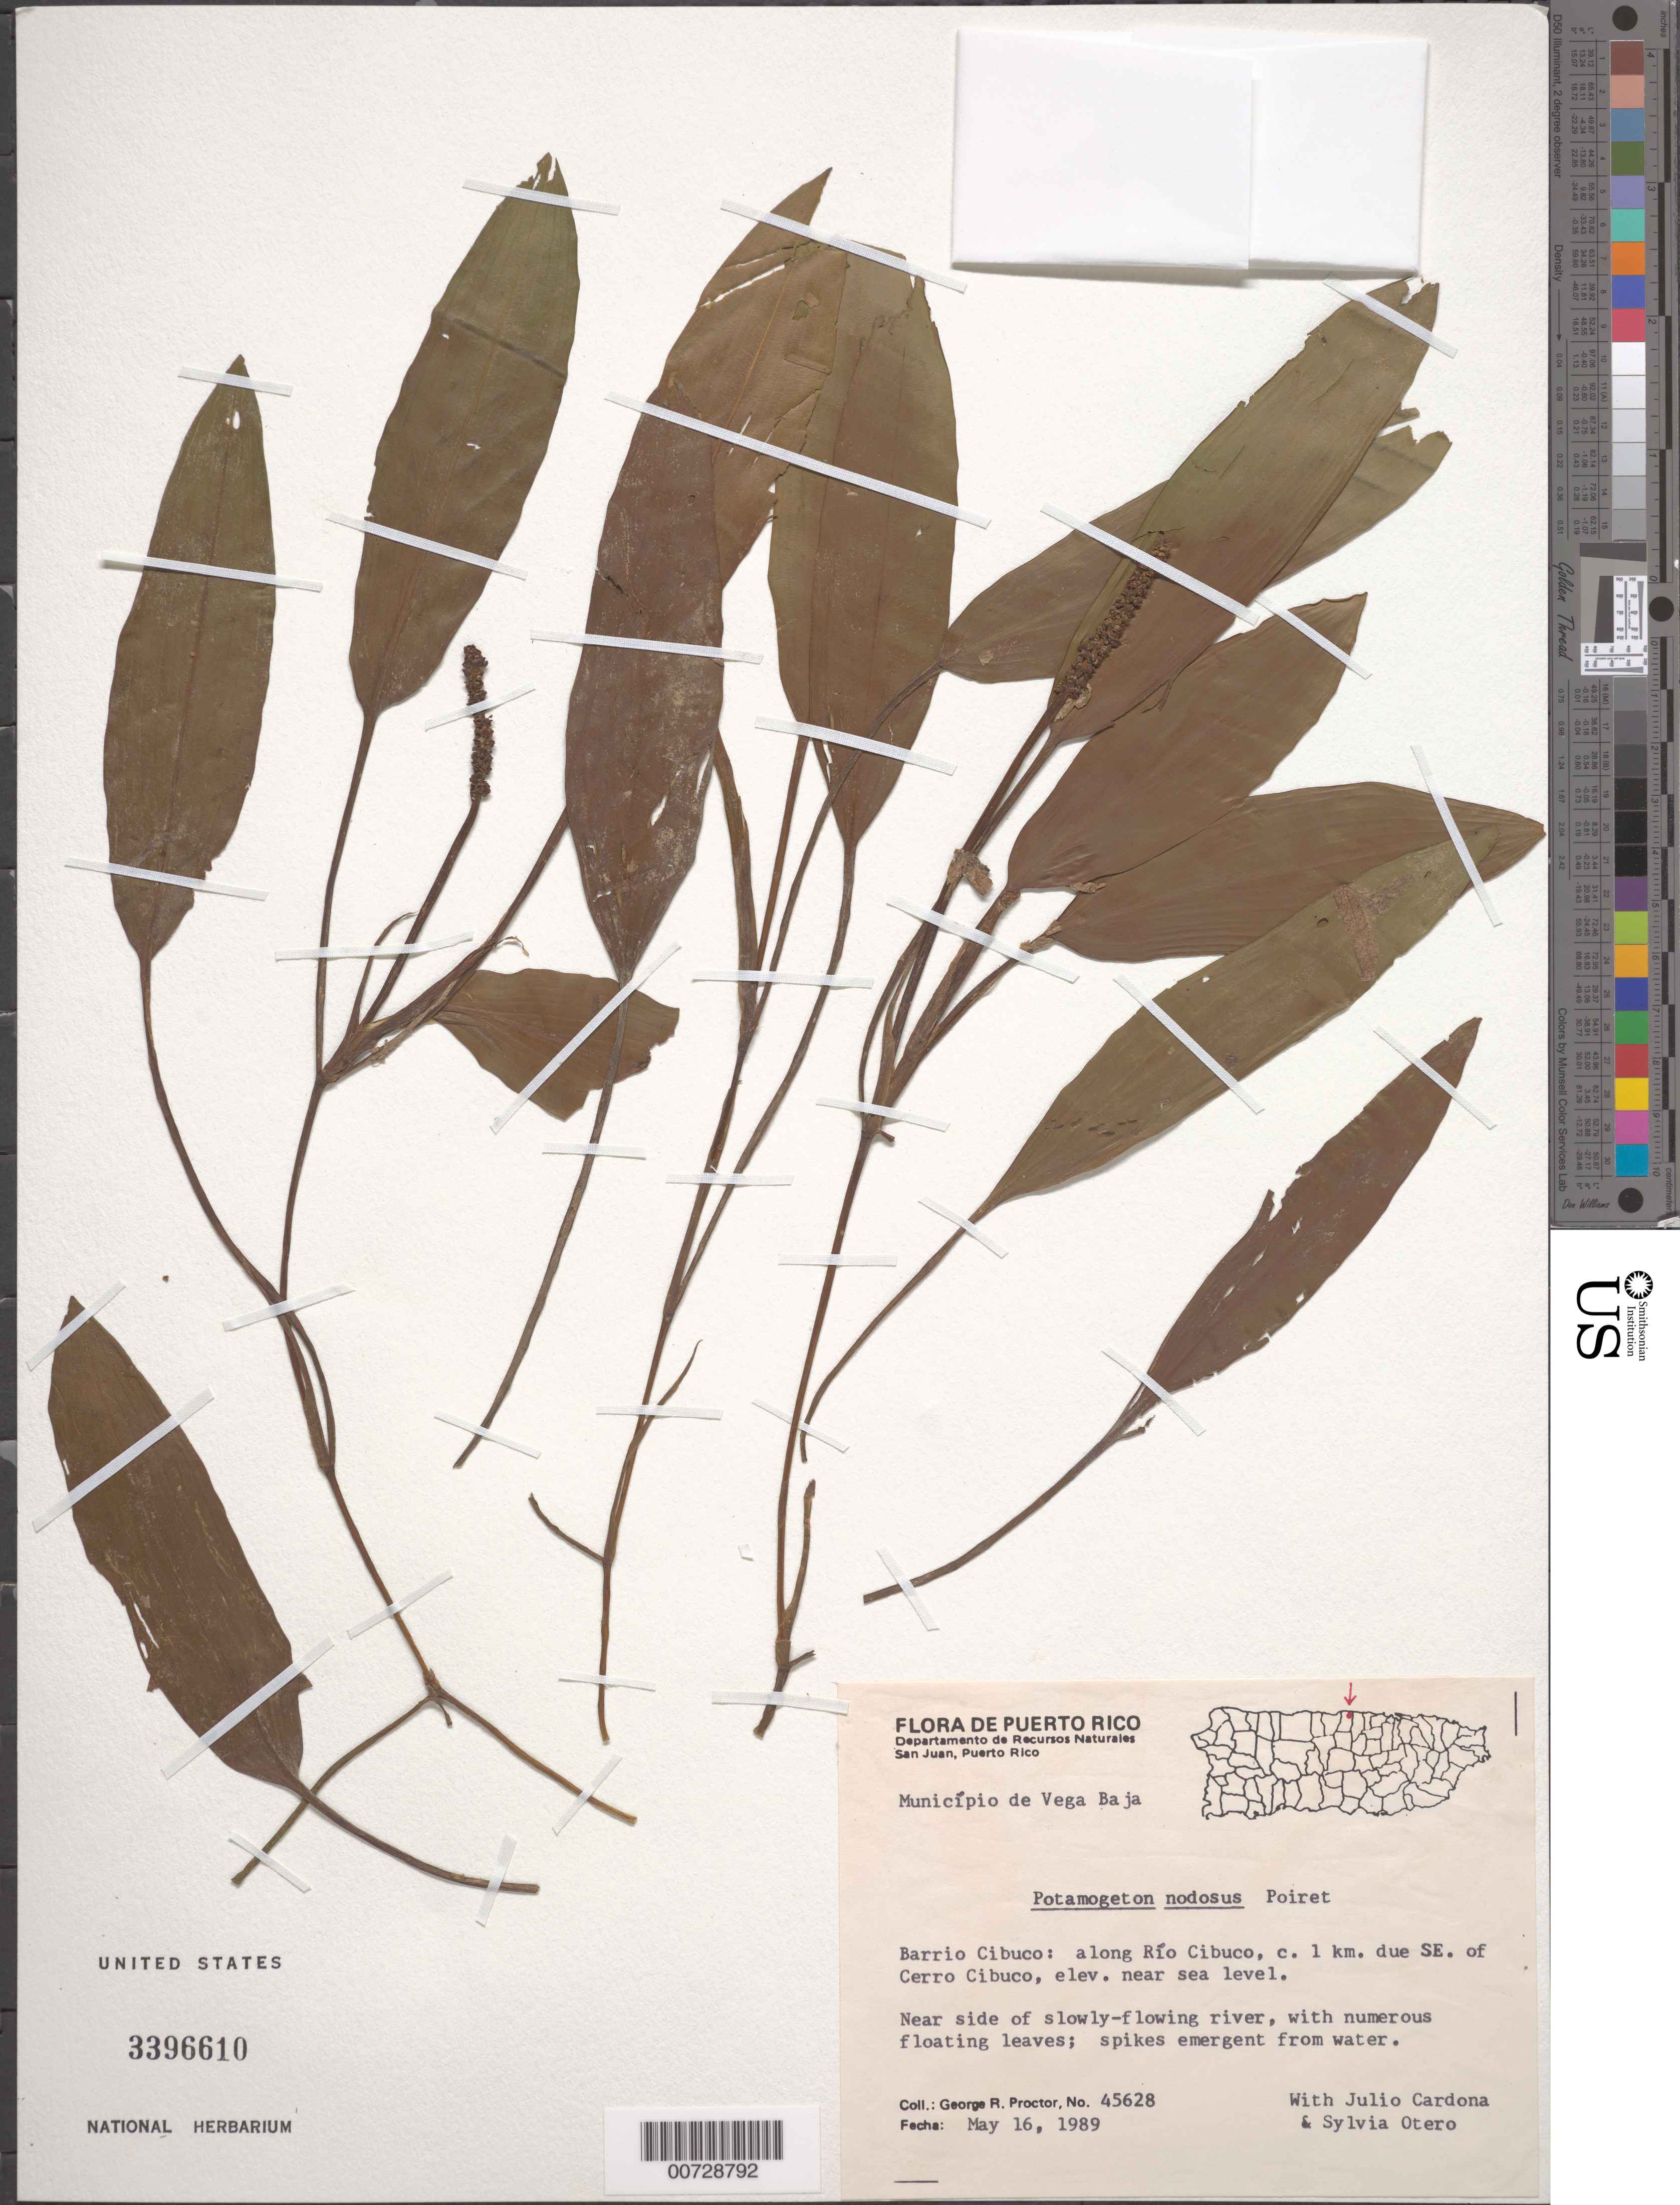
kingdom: Plantae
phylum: Tracheophyta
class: Liliopsida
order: Alismatales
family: Potamogetonaceae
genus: Potamogeton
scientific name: Potamogeton nodosus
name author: Poir.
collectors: G. R. Proctor, J. Cardona & S. Otero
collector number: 45628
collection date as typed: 16 May 1989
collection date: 1989-05-16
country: Puerto Rico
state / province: Vega Baja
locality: Mun. Vega Baja, Barrio Cibucco: along Río Cibuco, c. 1 km due SE of Cerro Cibuco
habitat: Near side of slowly flowing river, w/numerous floating leaves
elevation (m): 0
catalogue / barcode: US 3396610